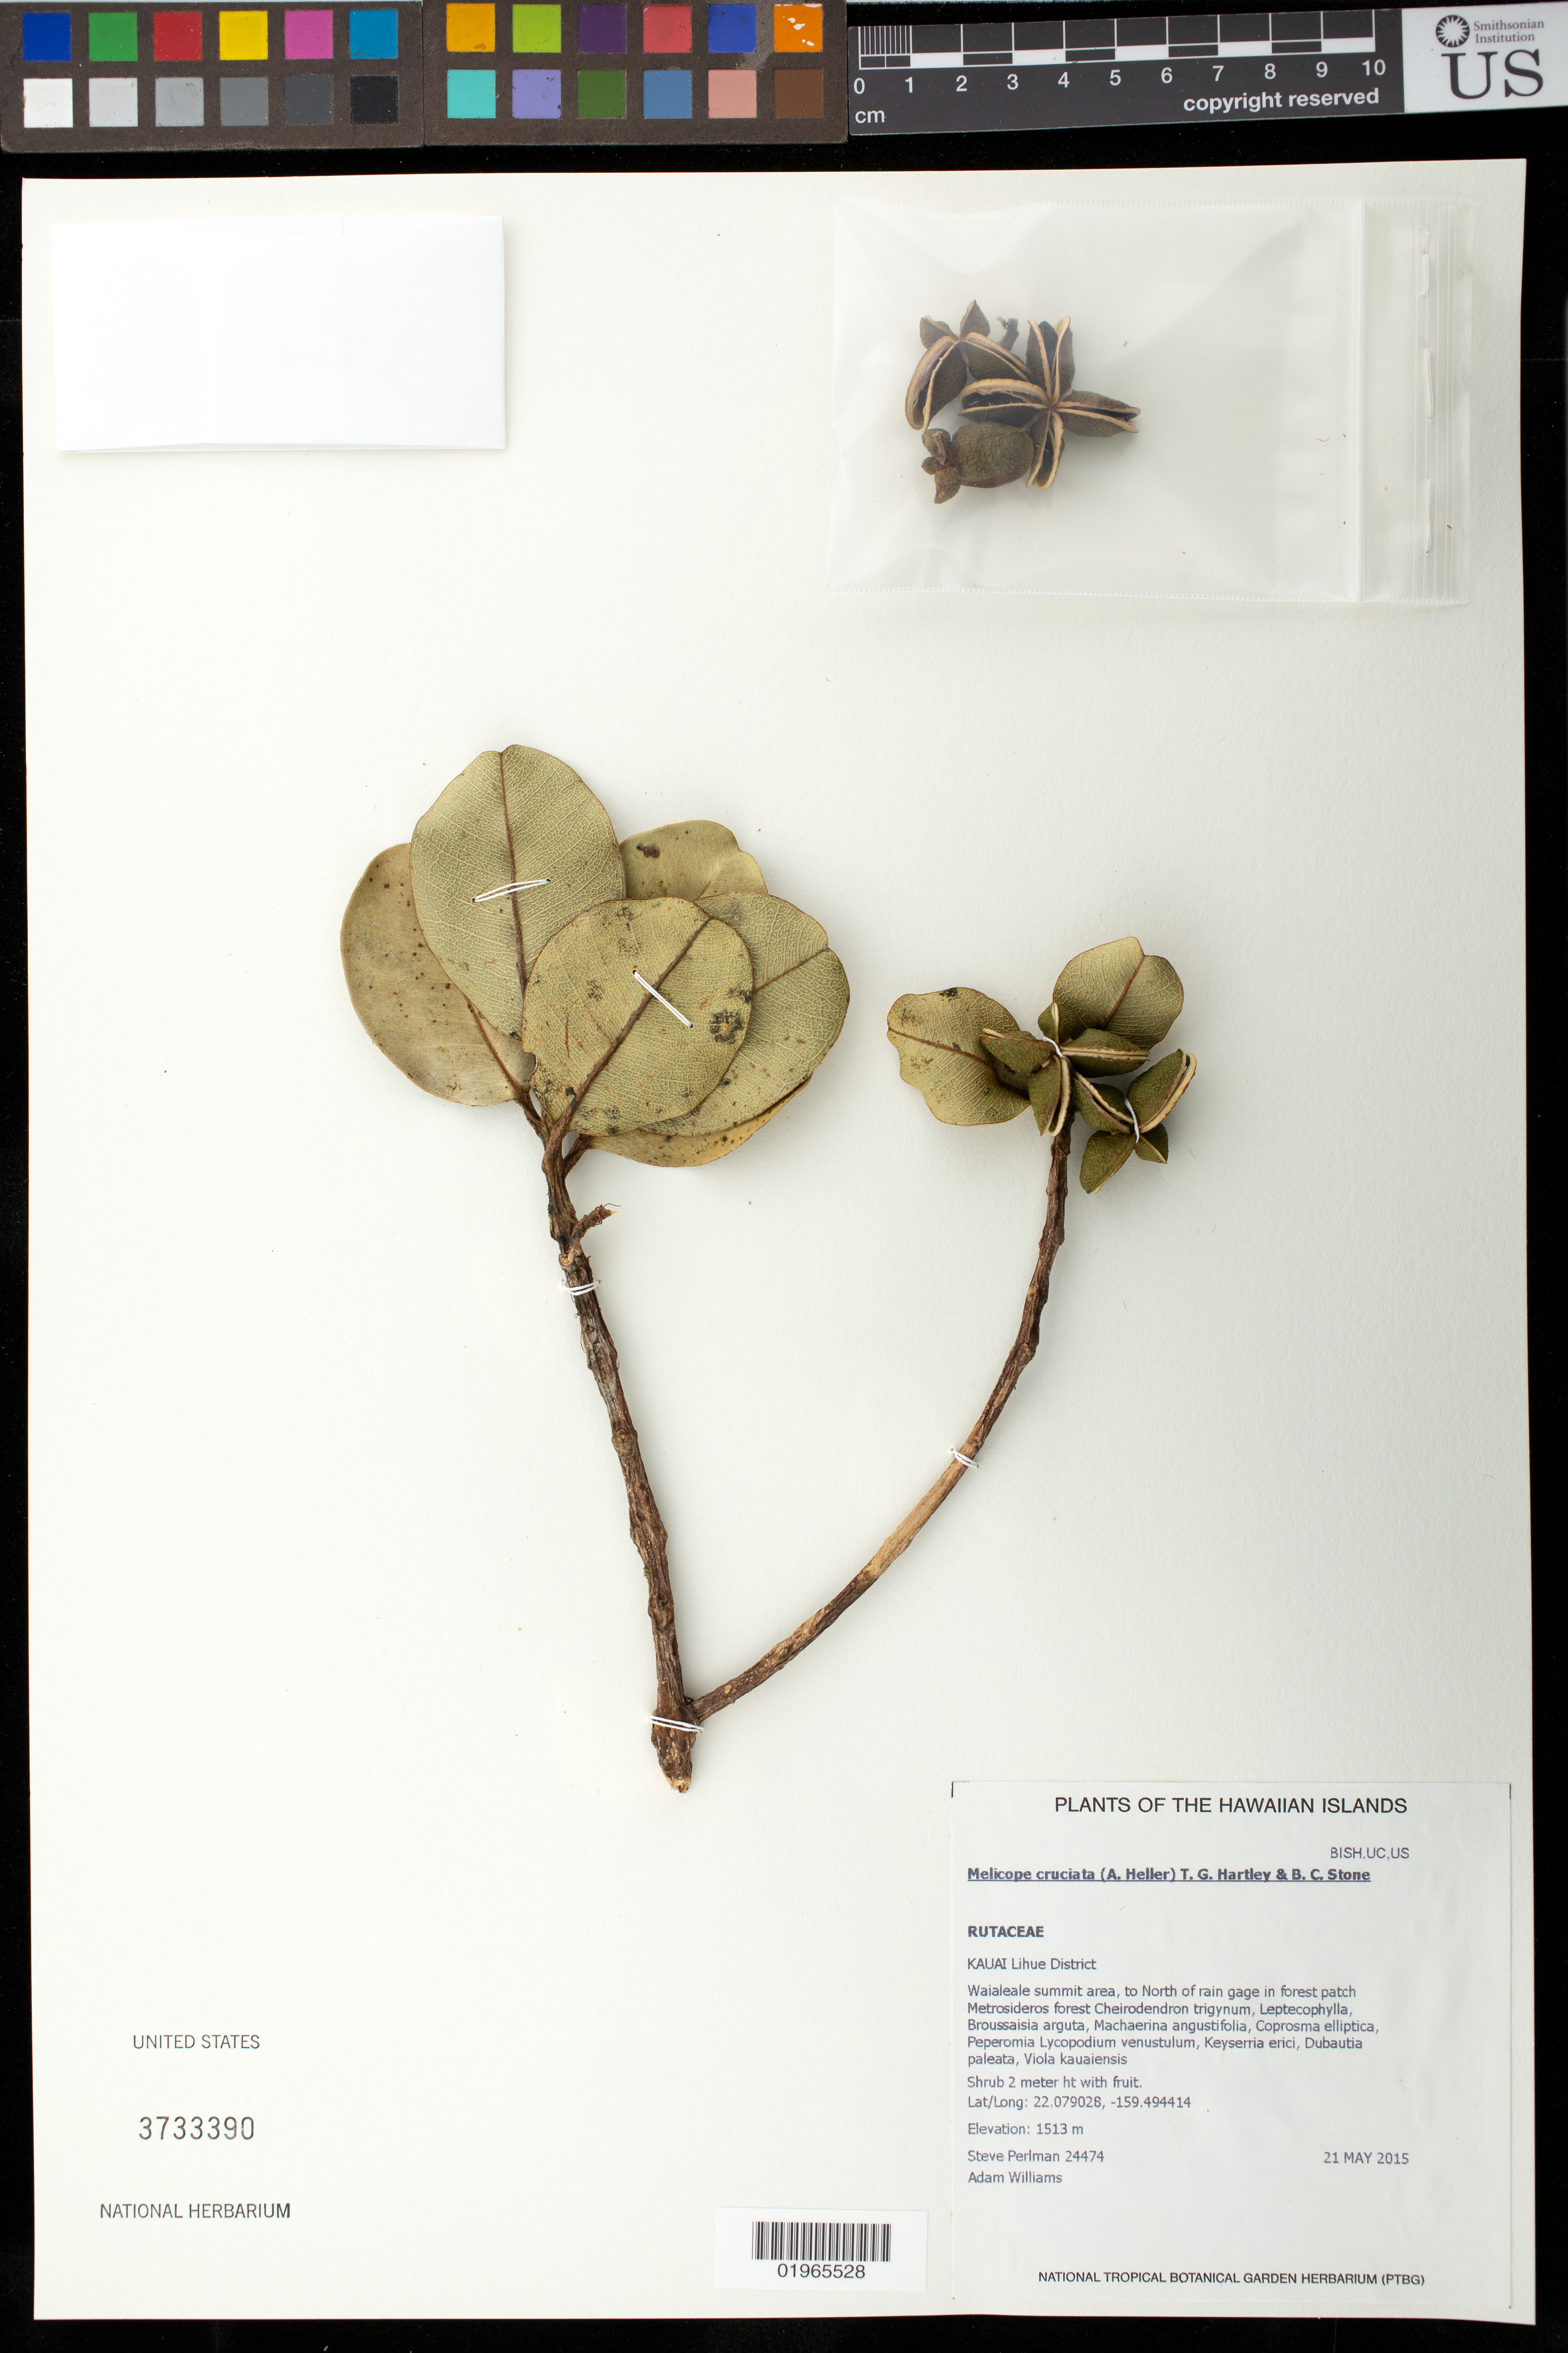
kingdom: Plantae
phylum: Tracheophyta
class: Magnoliopsida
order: Sapindales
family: Rutaceae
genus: Melicope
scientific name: Melicope cruciata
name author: (A. Heller) T.G. Hartley & B.C. Stone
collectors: S. P. Perlman & A. Williams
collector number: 24474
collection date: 2015-05-21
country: United States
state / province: Hawaii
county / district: Kauai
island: Kaua'i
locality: Lihue District, Waialeale summit area, to North of rain gauge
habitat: Forest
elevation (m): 1513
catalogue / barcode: US 3733390